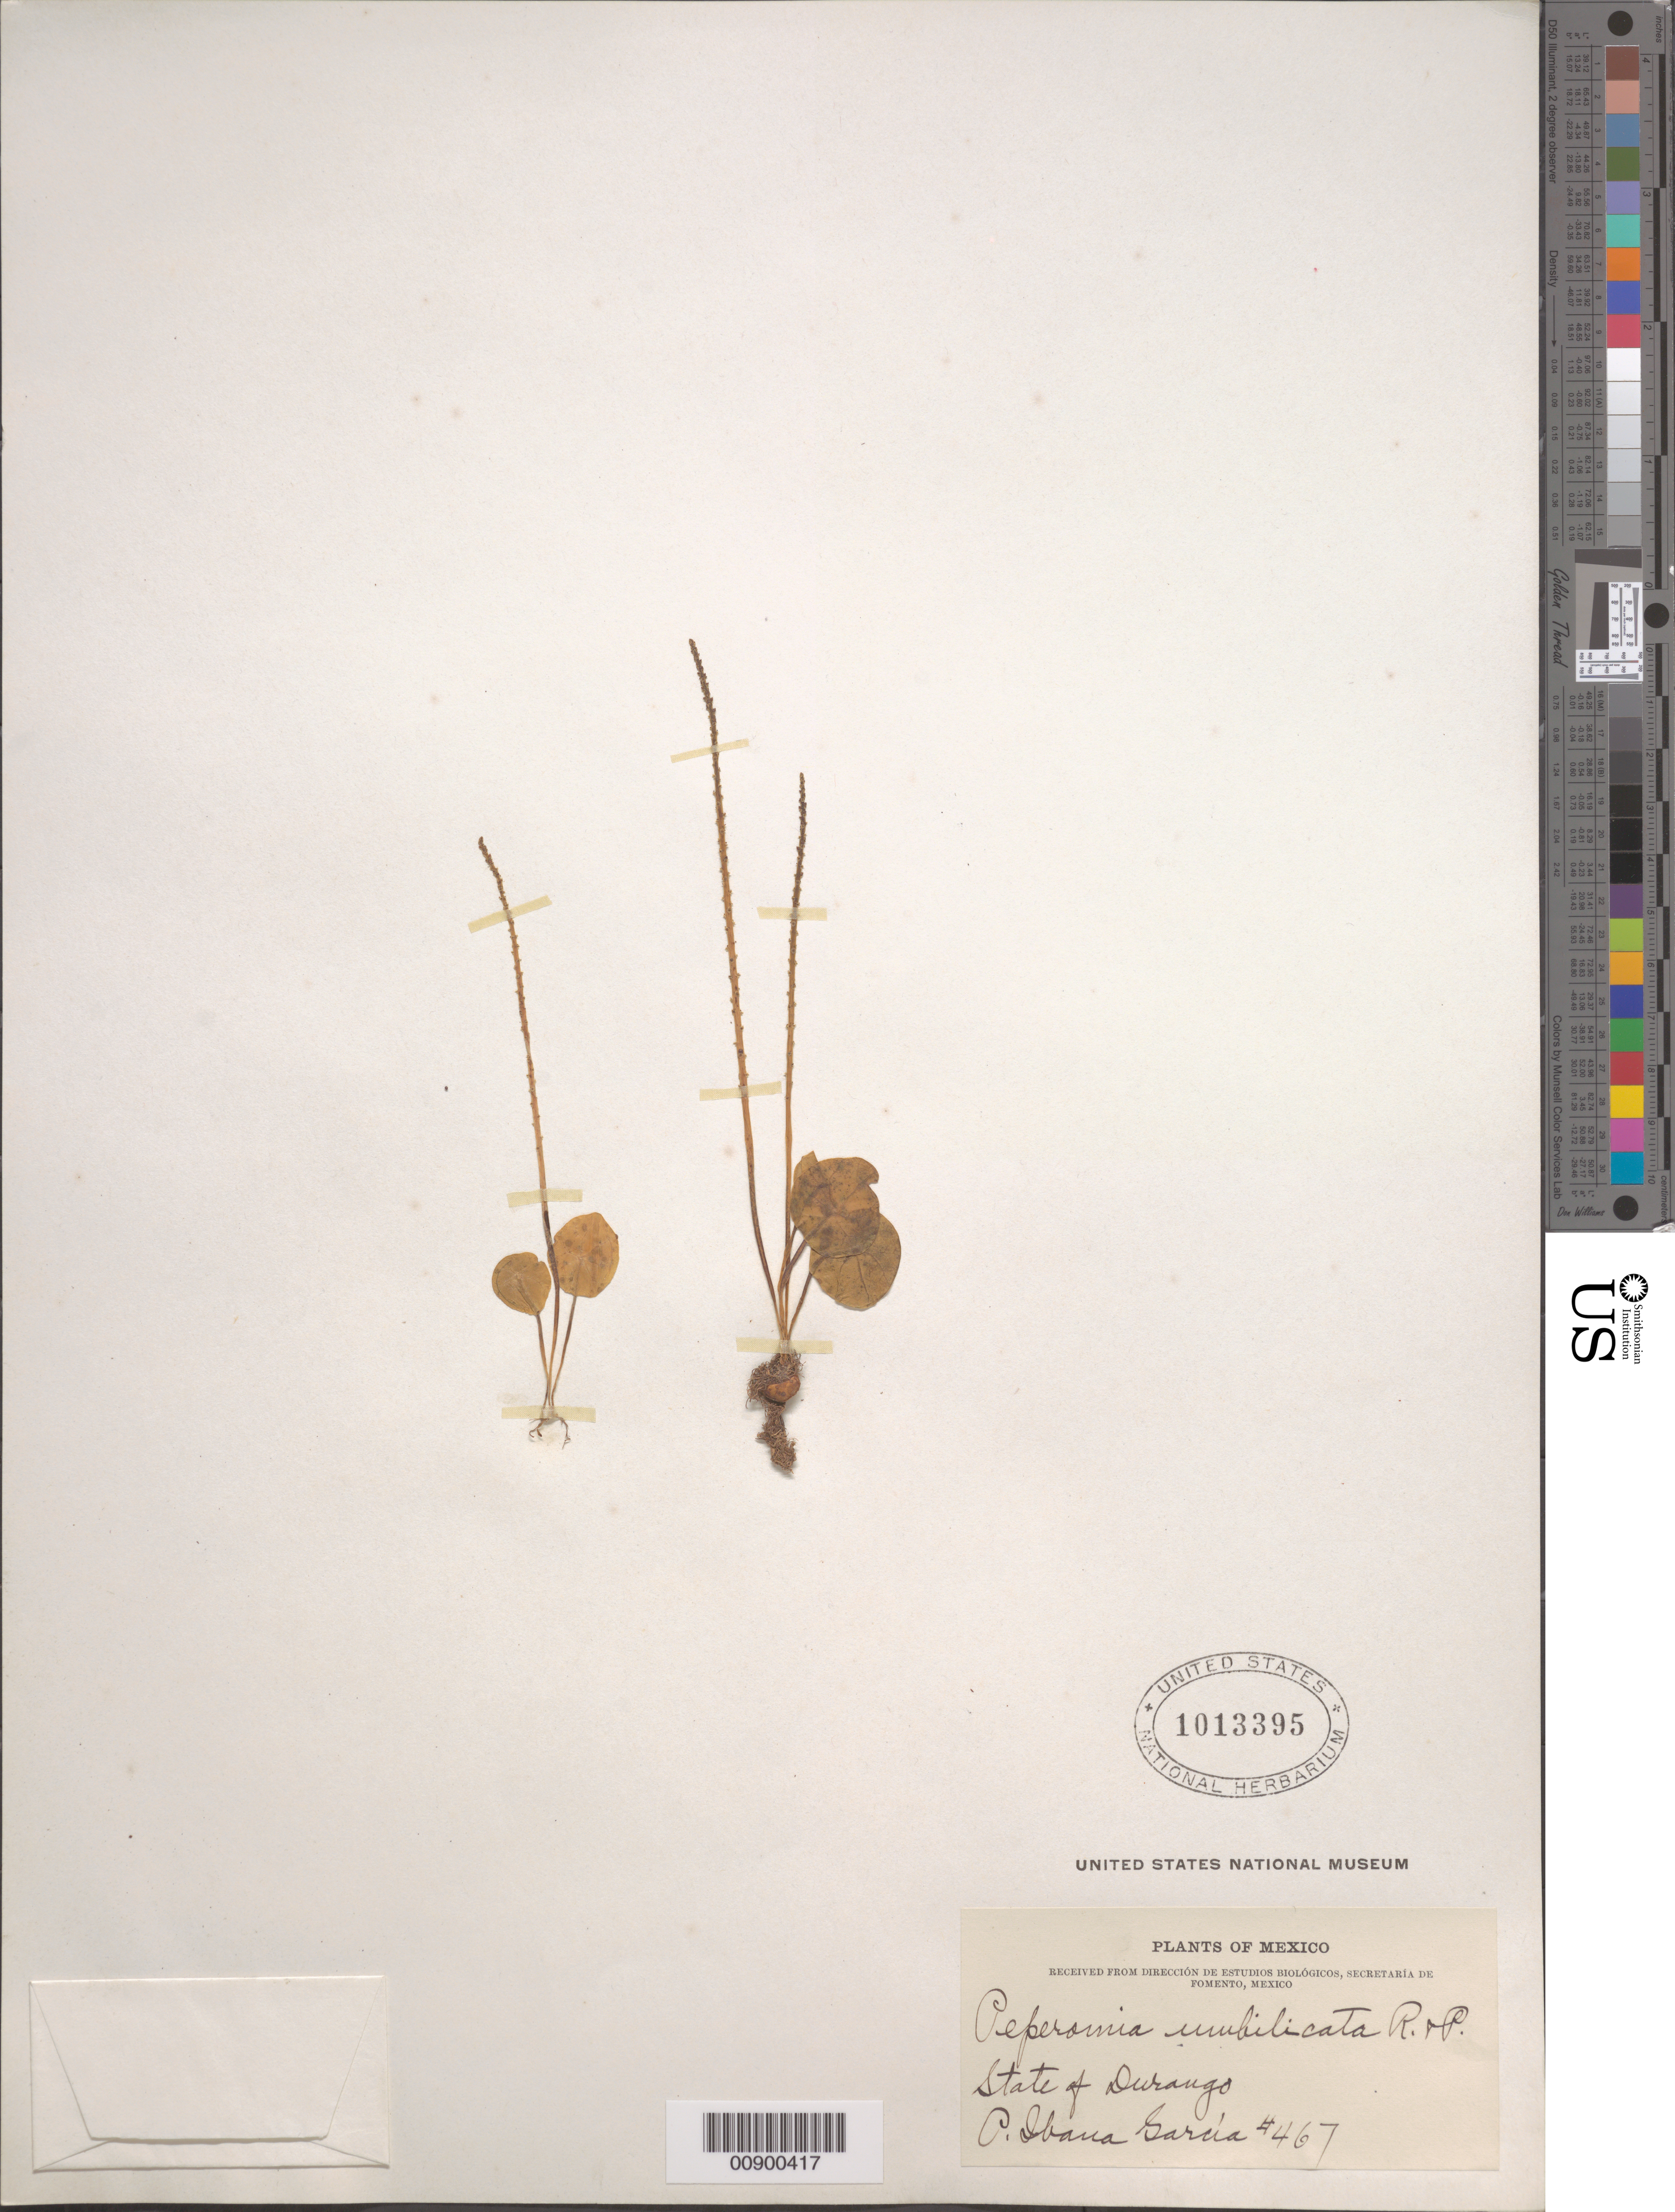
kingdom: Plantae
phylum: Tracheophyta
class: Magnoliopsida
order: Piperales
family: Piperaceae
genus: Peperomia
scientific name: Peperomia umbilicata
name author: Ruiz & Pav.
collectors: Ibarra García, P.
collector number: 467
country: Mexico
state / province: Durango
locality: State of Durango.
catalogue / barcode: US 1013395